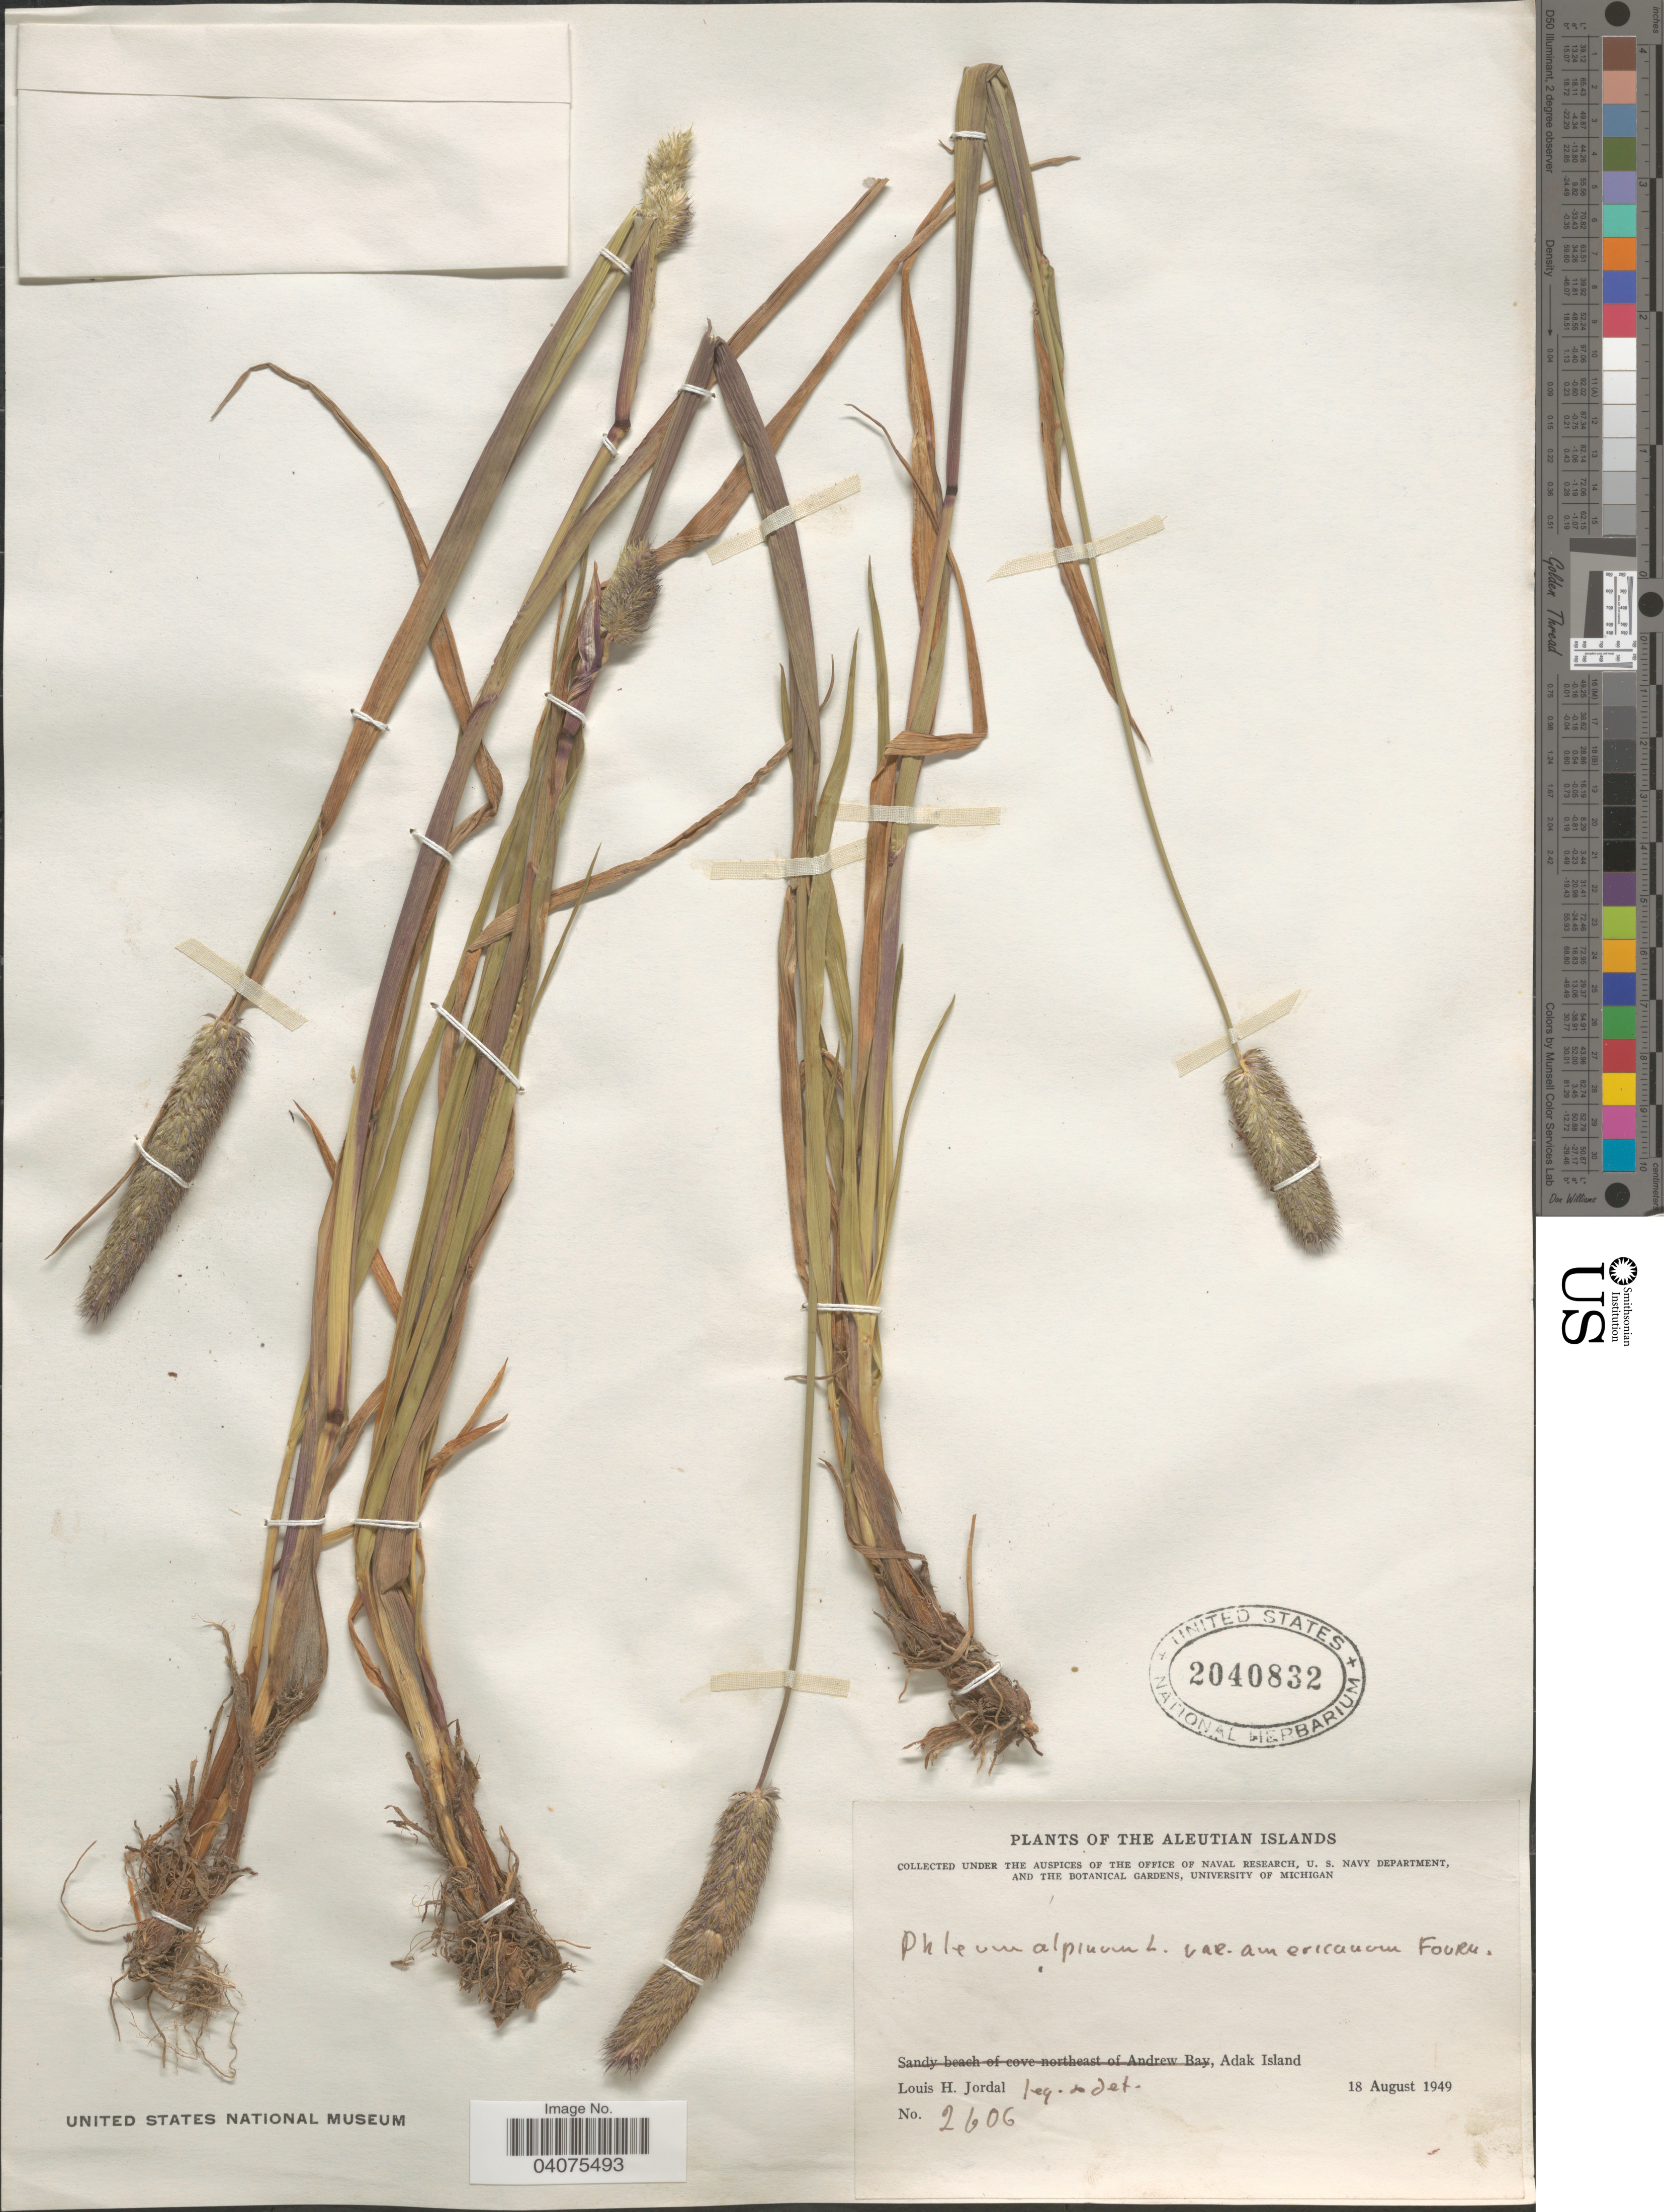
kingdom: Plantae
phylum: Tracheophyta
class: Liliopsida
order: Poales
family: Poaceae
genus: Phleum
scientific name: Phleum alpinum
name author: L.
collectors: L. Jordal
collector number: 2606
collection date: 1949-08-18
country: United States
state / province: Alaska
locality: Aleutian Islands. Adak Island.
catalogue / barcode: US 2040832